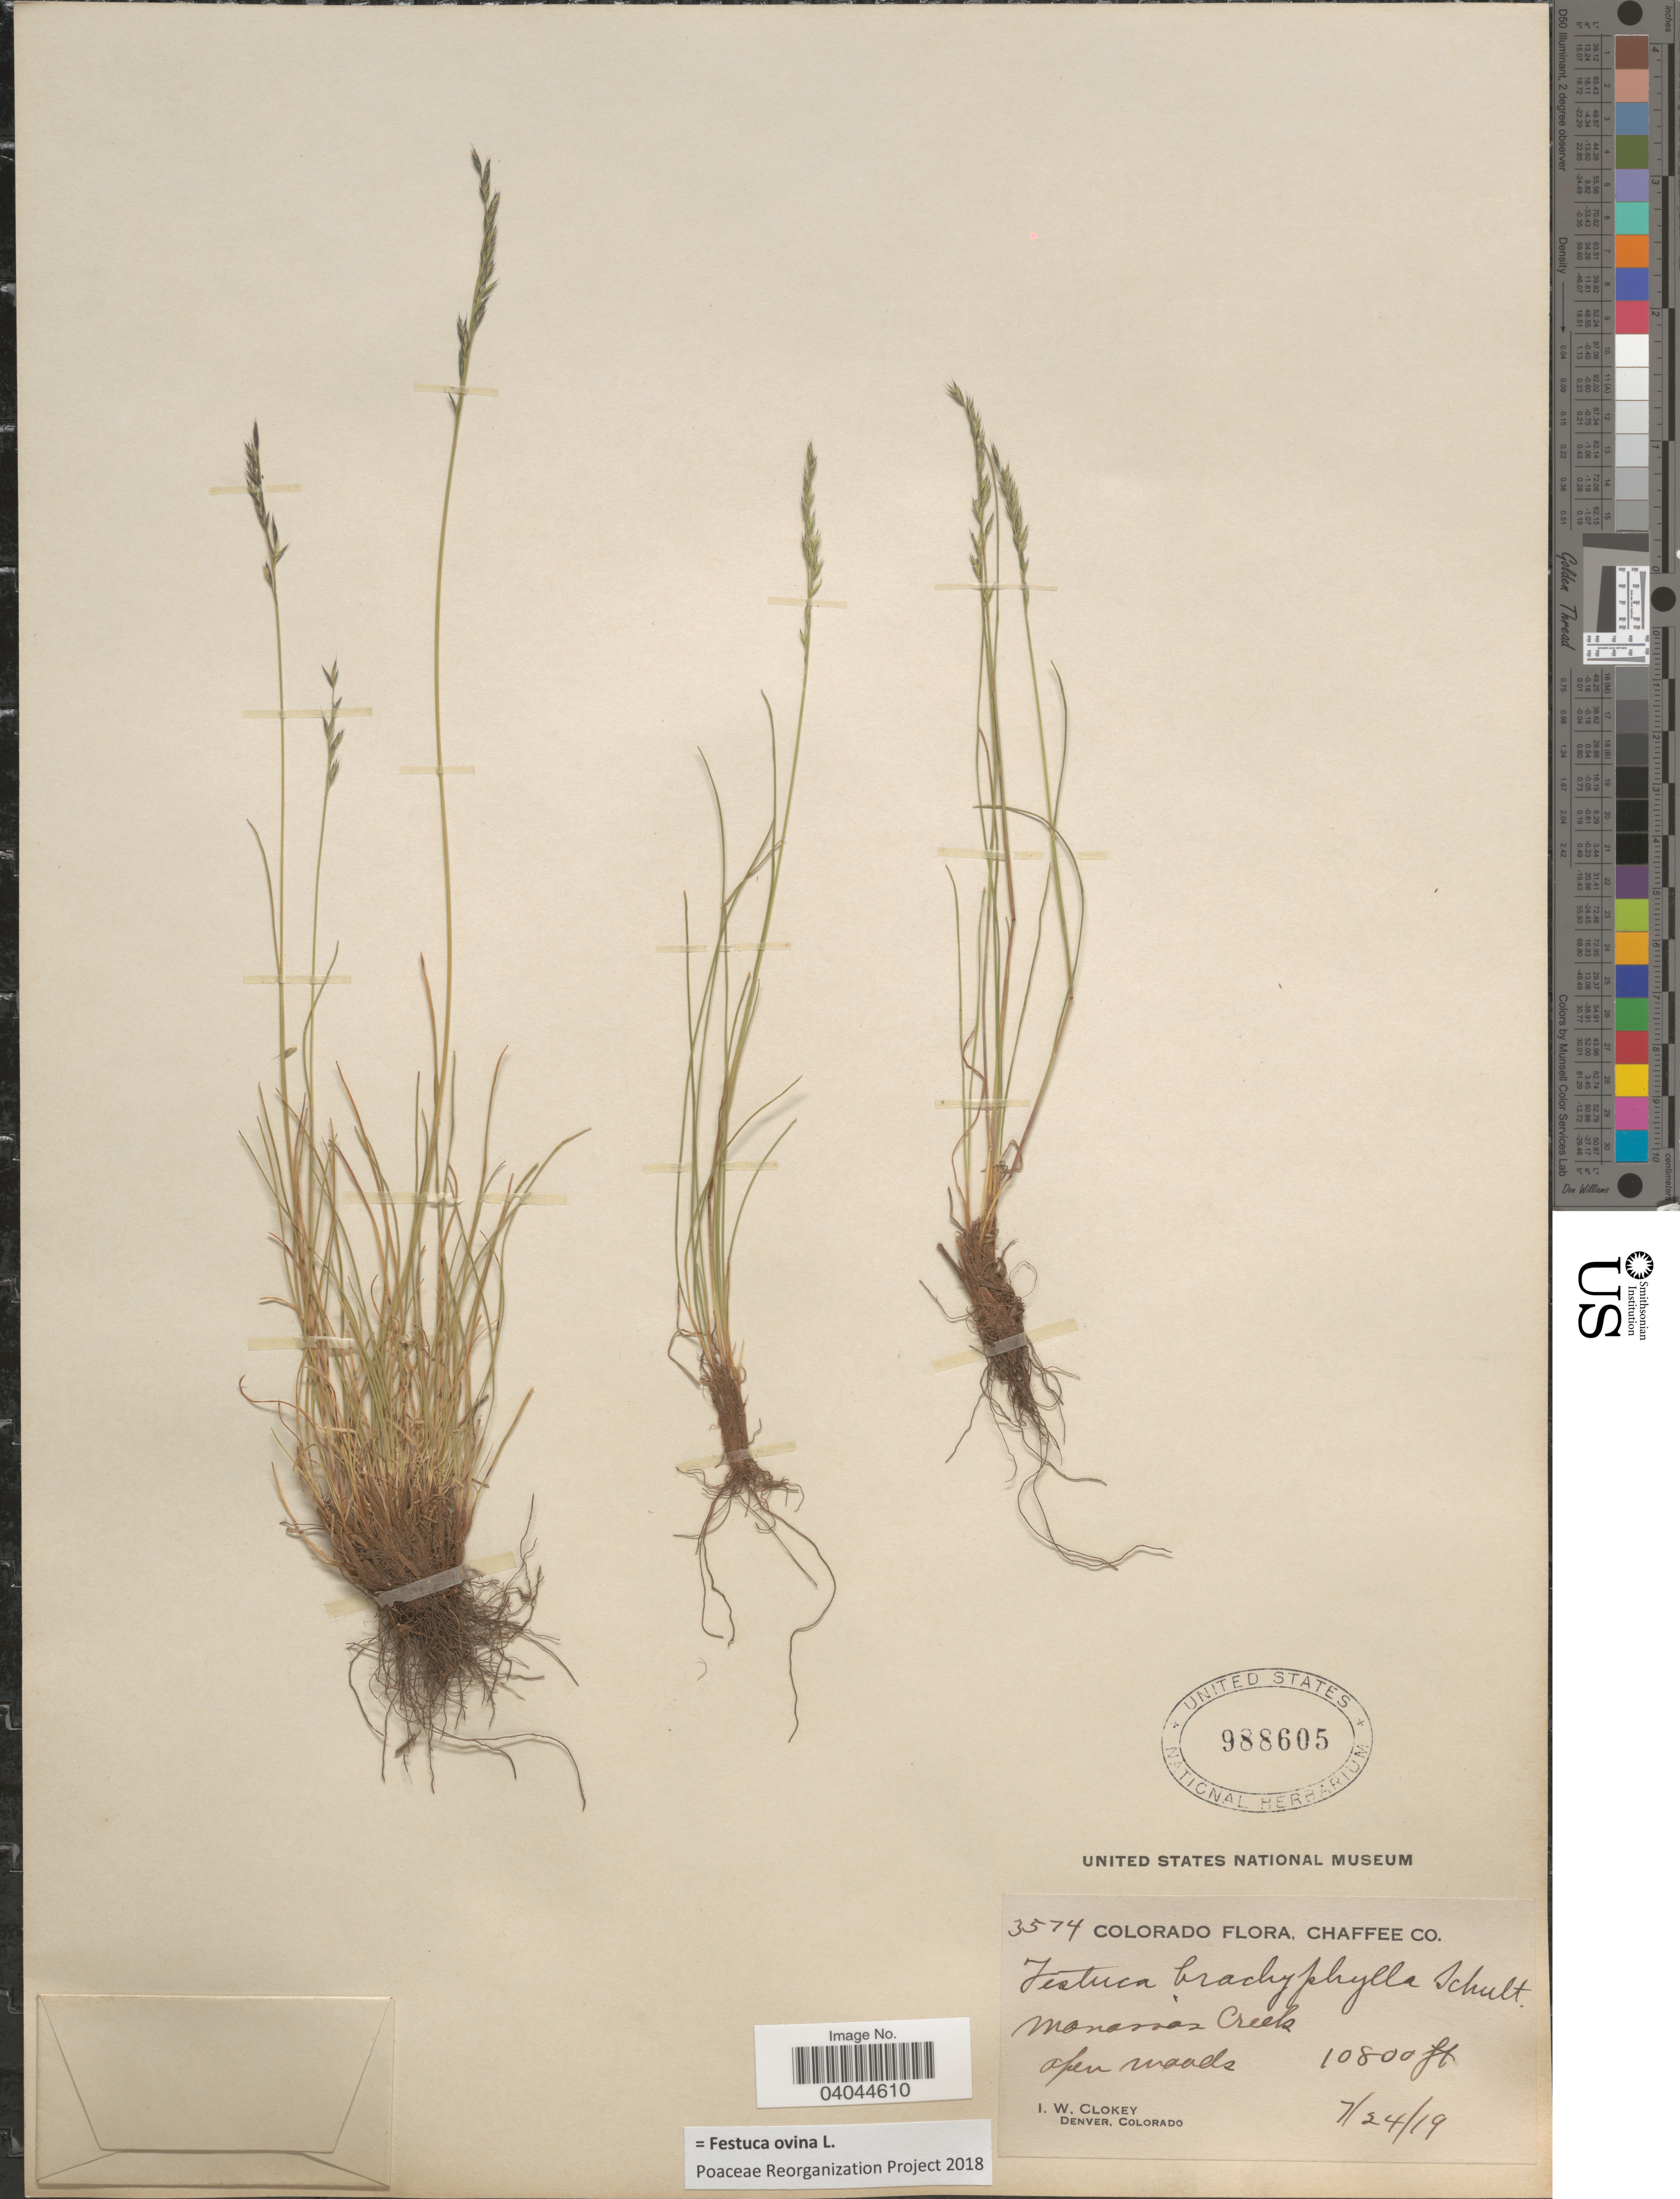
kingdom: Plantae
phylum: Tracheophyta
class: Liliopsida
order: Poales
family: Poaceae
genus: Festuca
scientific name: Festuca ovina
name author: L.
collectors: I. W. Clokey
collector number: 3574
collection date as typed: Transcribed d/m/y: 24/7/19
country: United States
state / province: Colorado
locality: Chaffee Co. Monossos Creek.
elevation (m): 3292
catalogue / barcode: US 988605